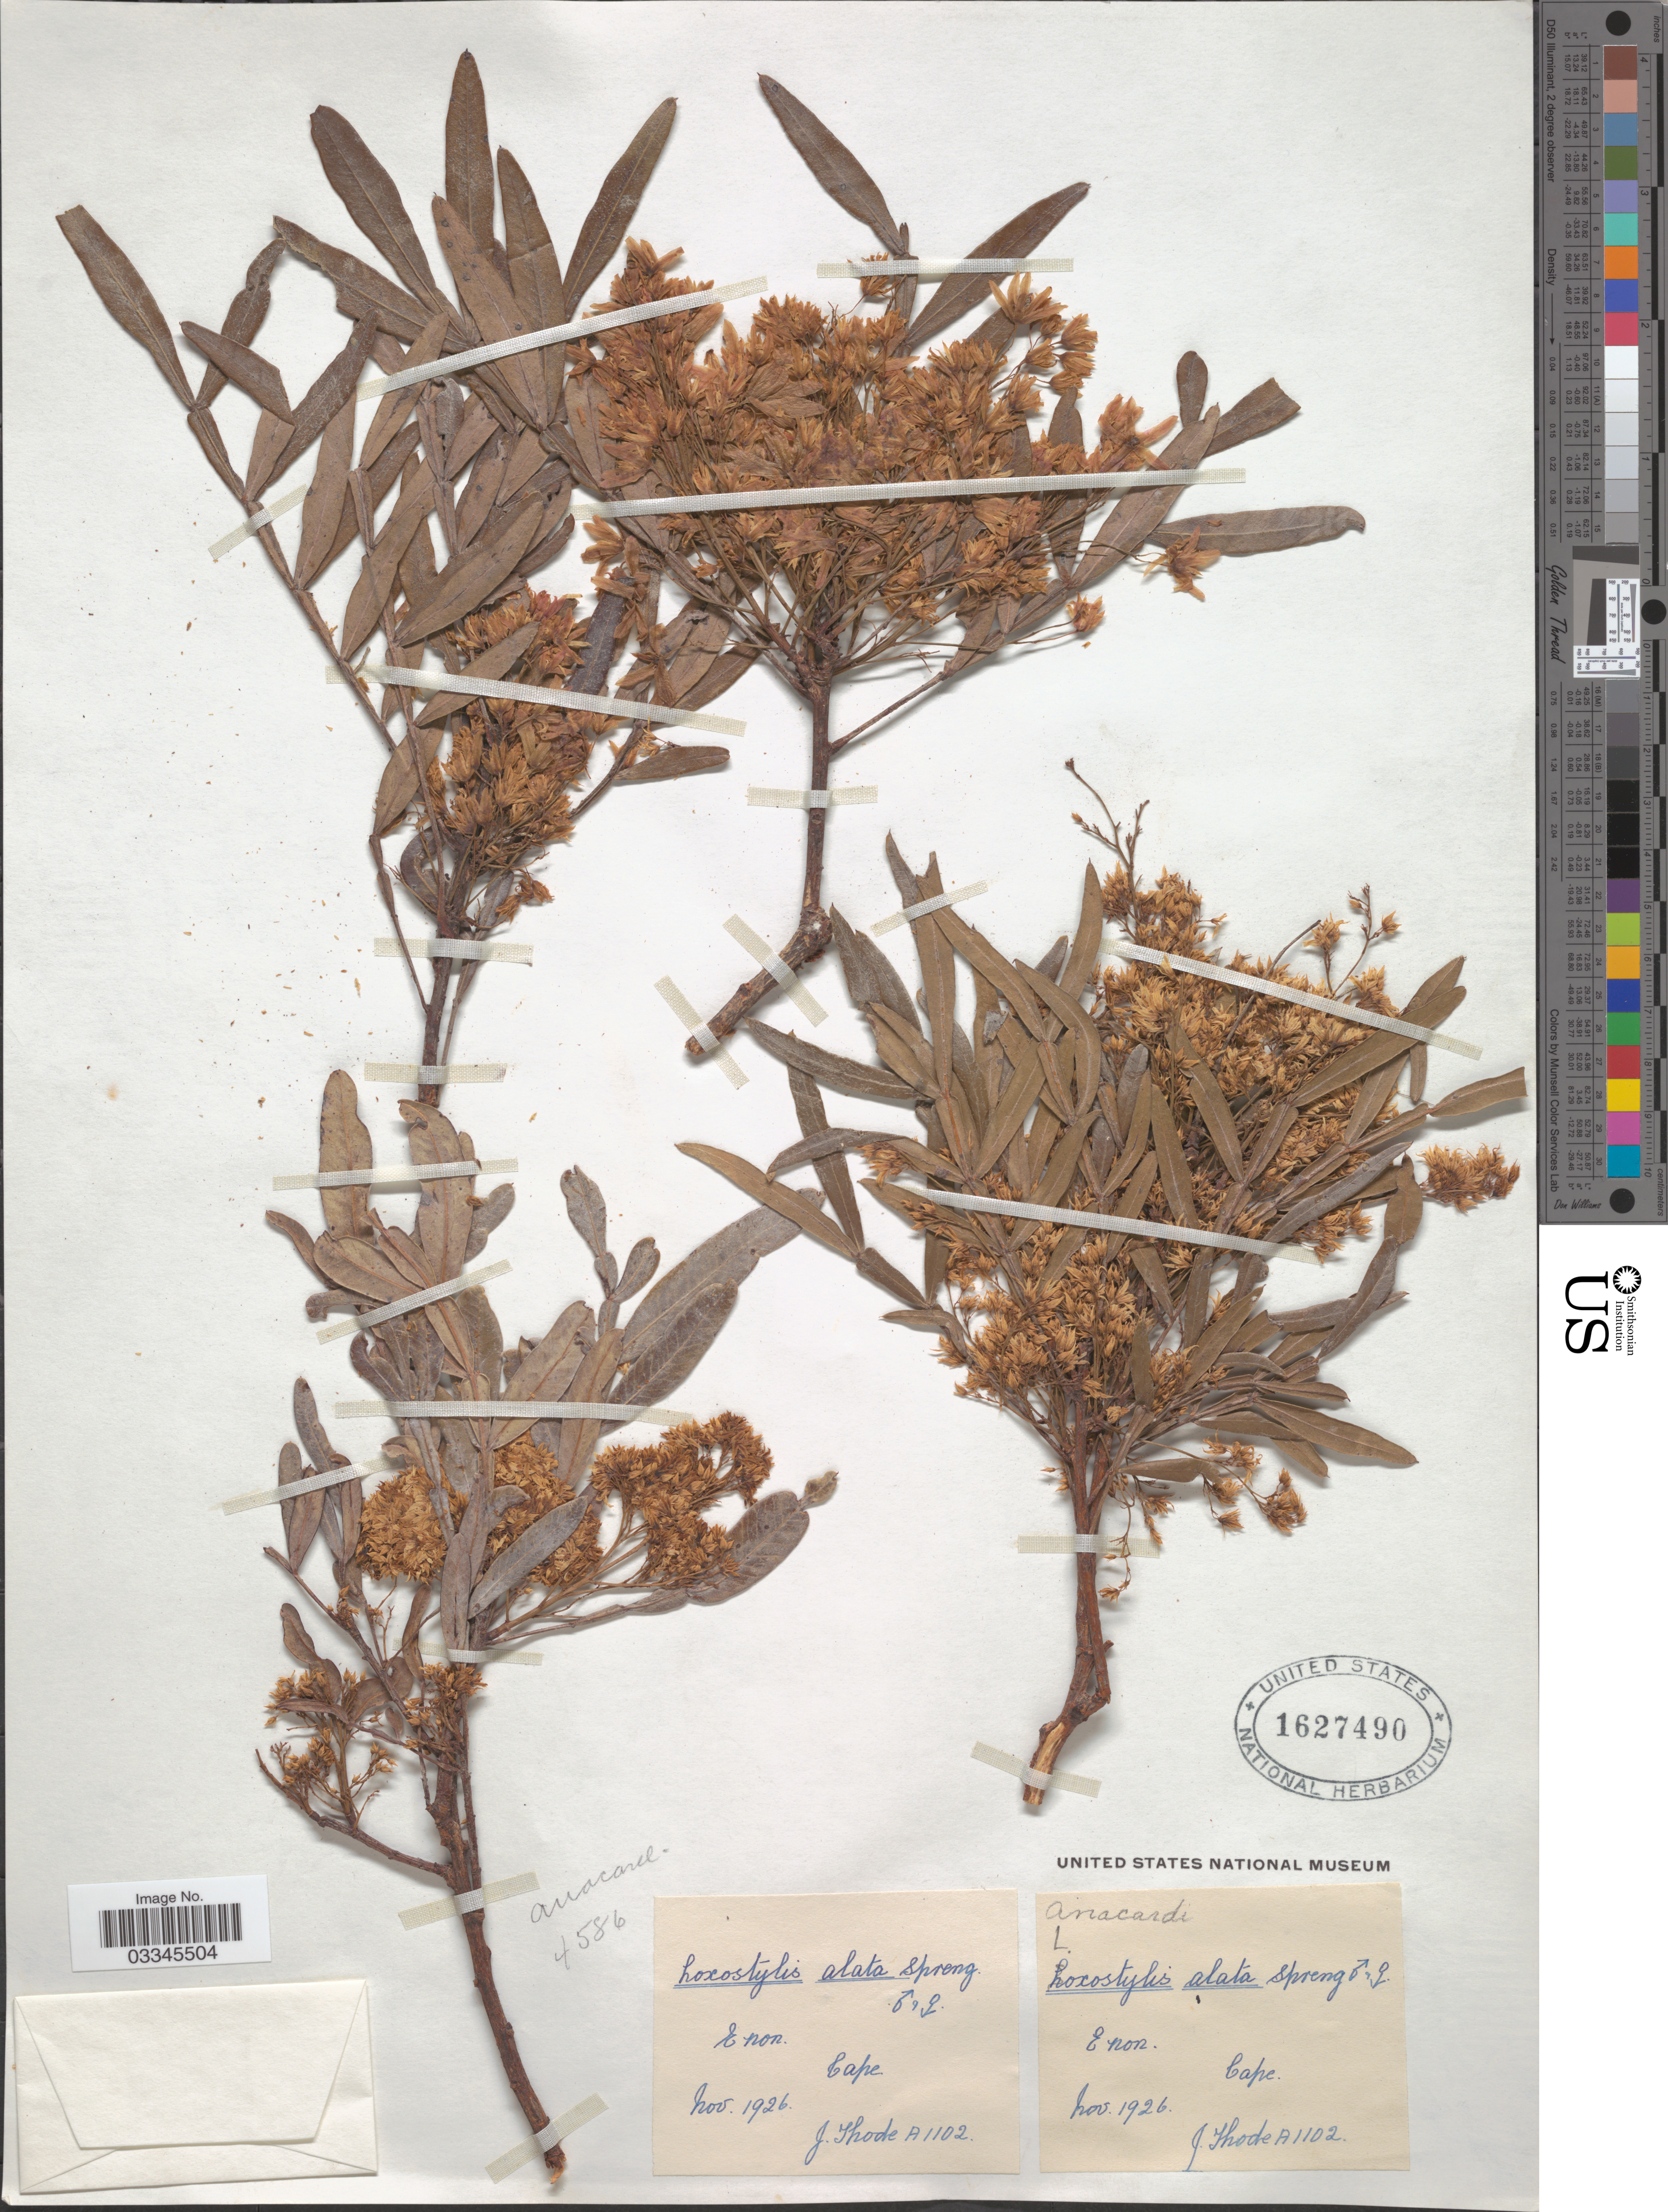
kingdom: Plantae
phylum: Tracheophyta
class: Magnoliopsida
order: Sapindales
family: Anacardiaceae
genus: Loxostylis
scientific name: Loxostylis alata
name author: A. Spreng. ex Rchb.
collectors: J. Thode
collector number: A1102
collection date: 1926-11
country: South Africa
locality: Cape.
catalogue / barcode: US 1627490